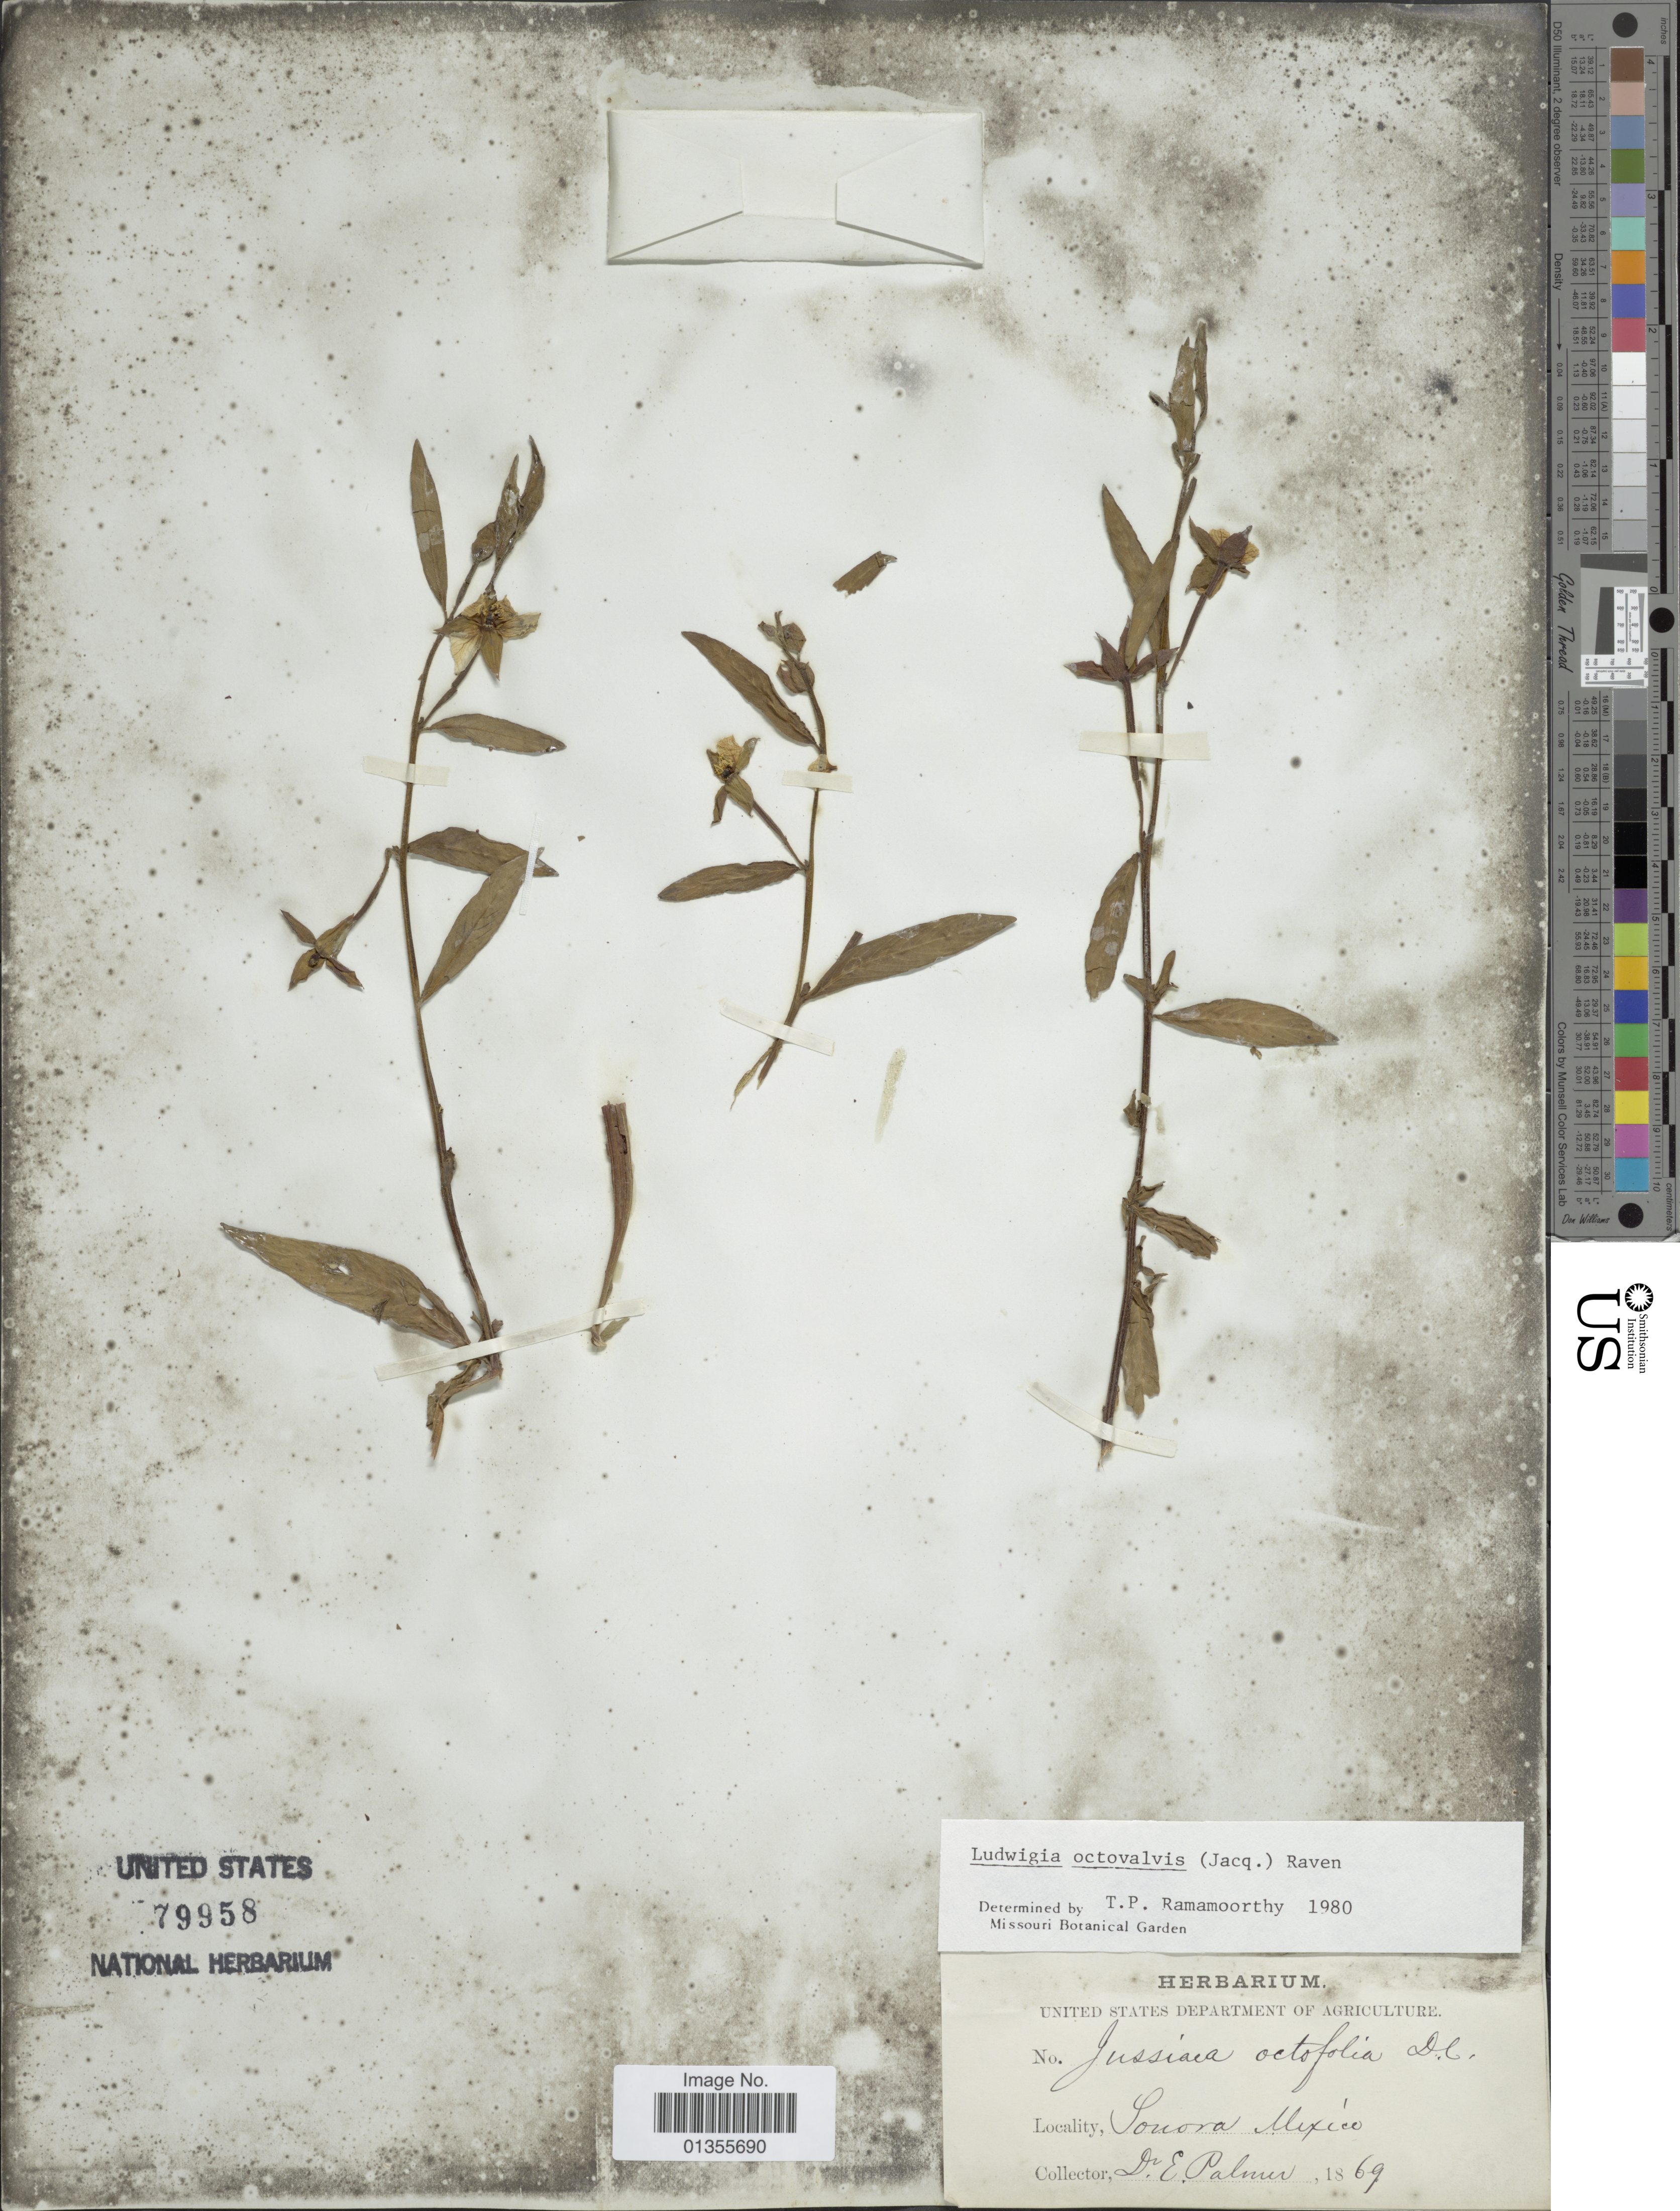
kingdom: Plantae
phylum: Tracheophyta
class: Magnoliopsida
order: Myrtales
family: Onagraceae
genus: Ludwigia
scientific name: Ludwigia octovalvis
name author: (Jacq.) P.H. Raven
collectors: E. Palmer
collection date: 1869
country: Mexico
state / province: Sonora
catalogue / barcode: US 79958